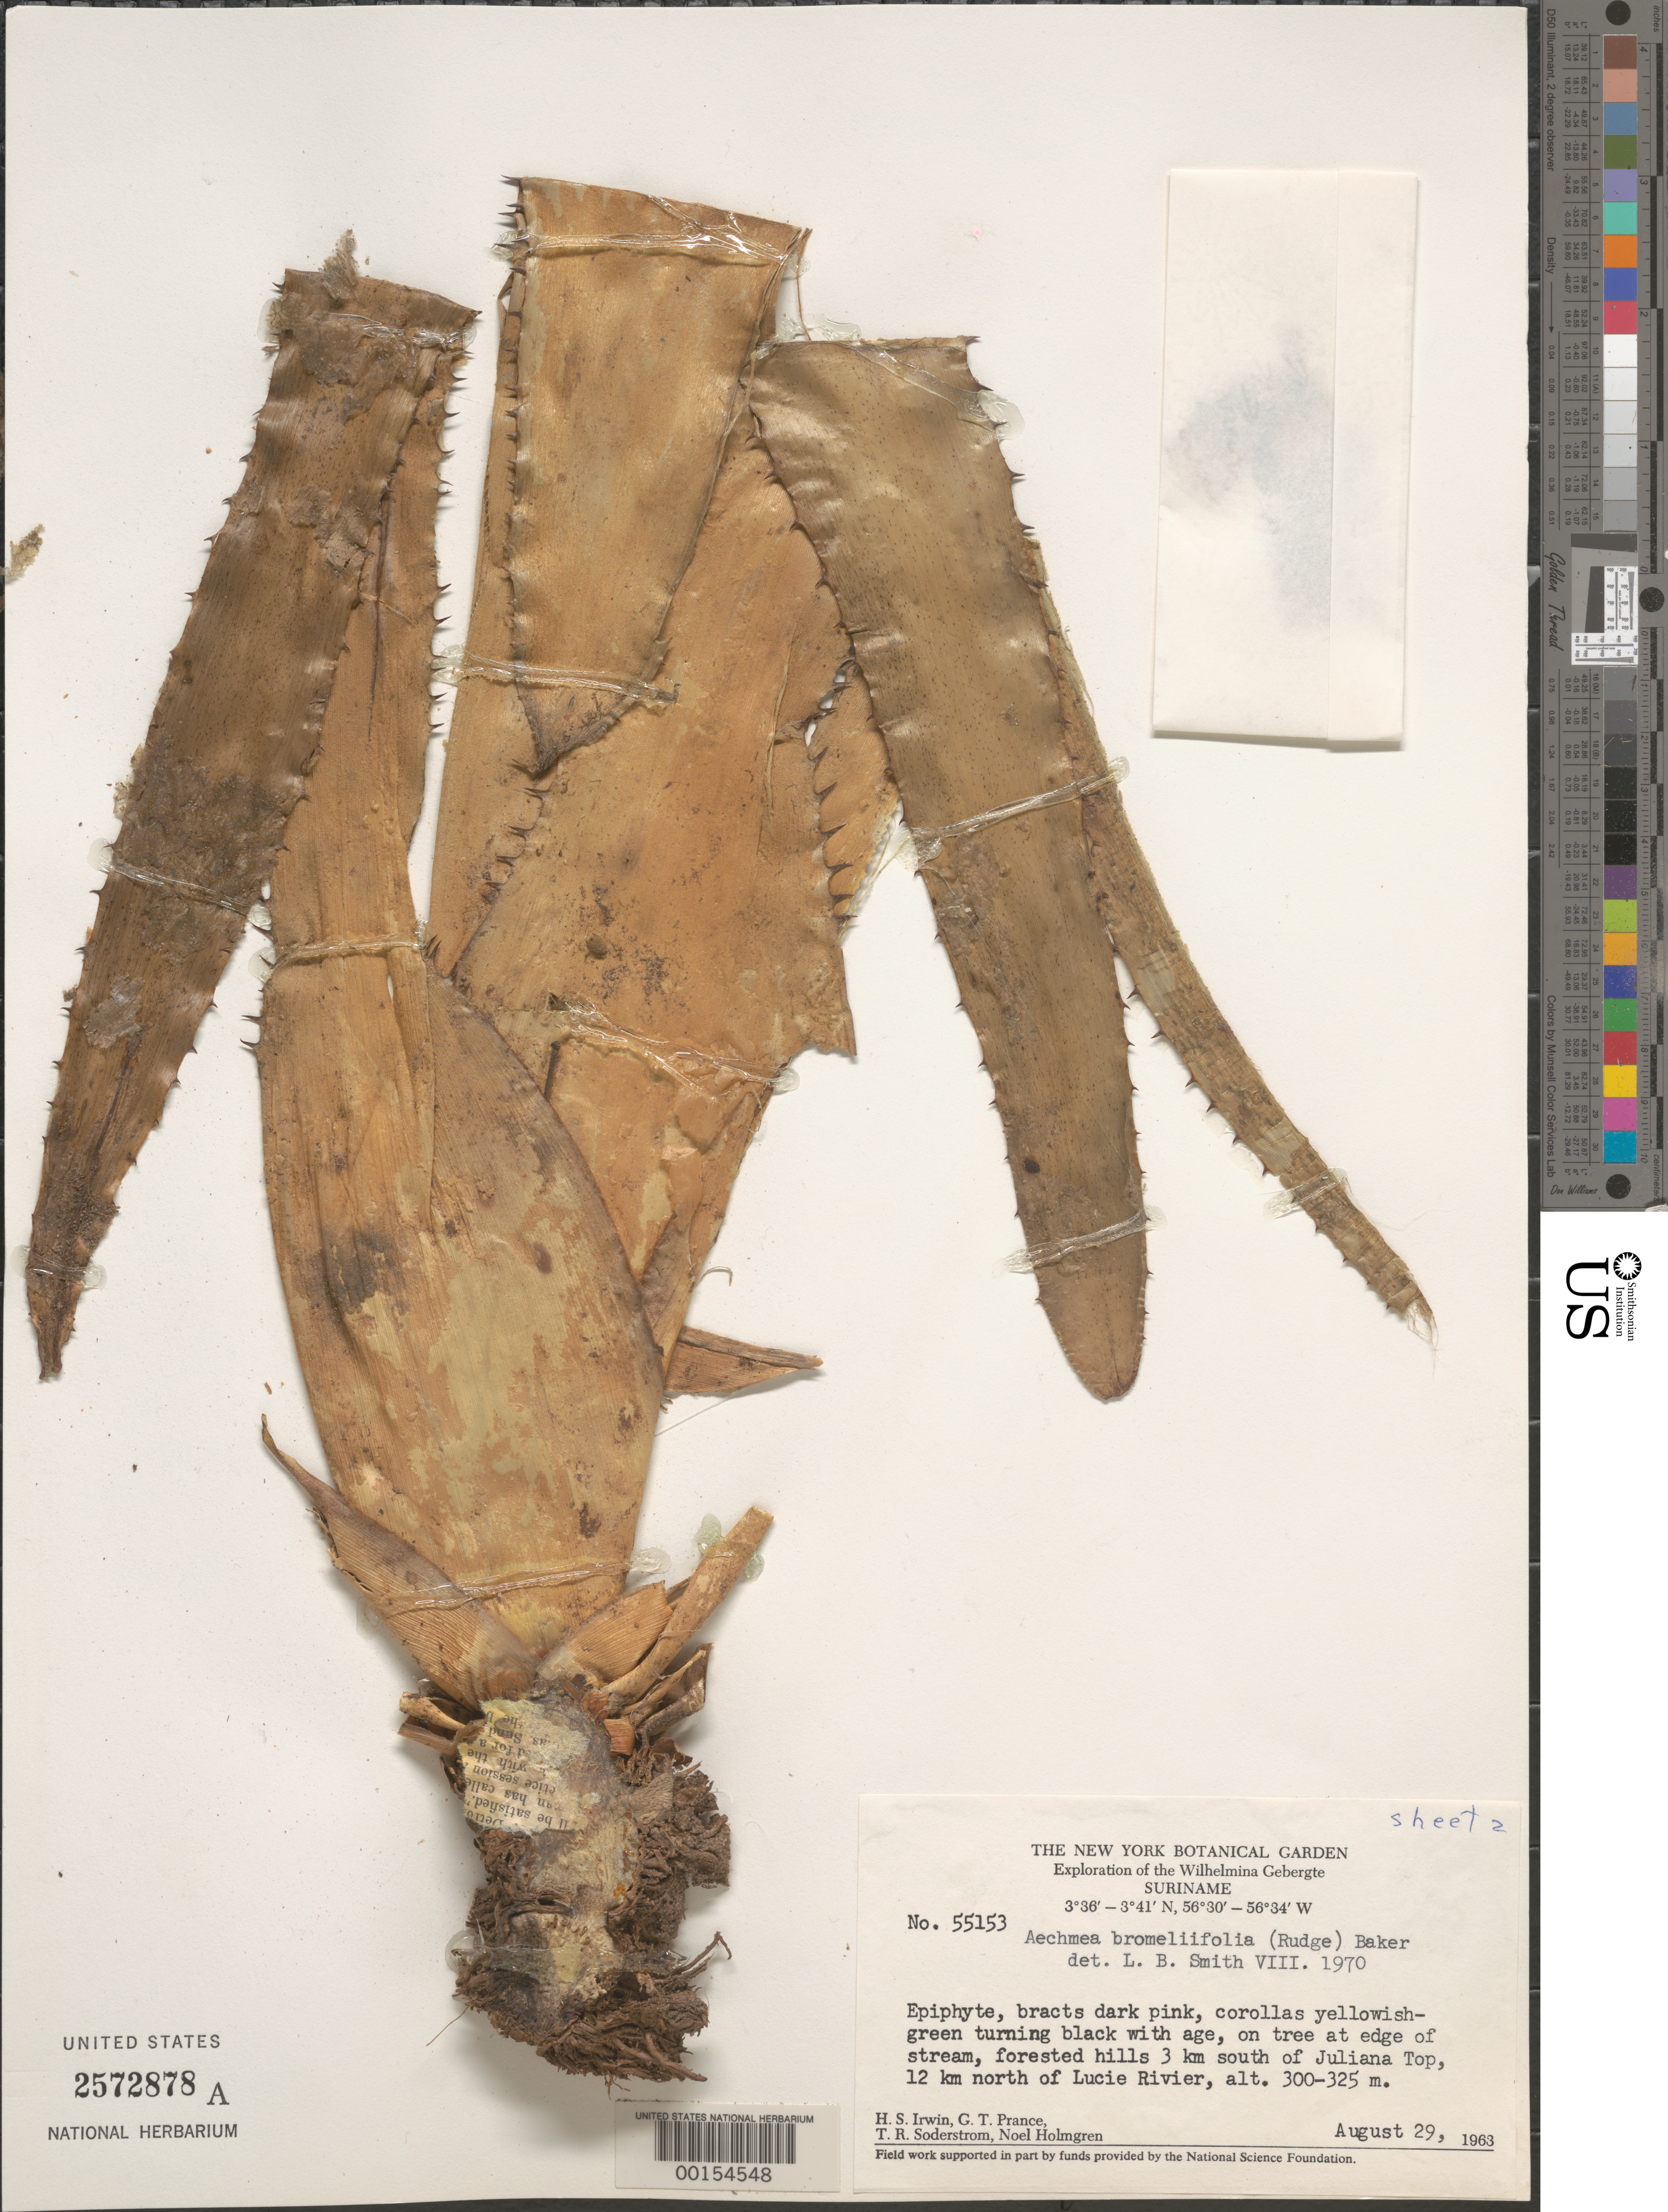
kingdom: Plantae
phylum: Tracheophyta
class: Liliopsida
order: Poales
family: Bromeliaceae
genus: Aechmea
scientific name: Aechmea bromeliifolia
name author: (Rudge) Baker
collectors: H. Irwin, G. T. Prance, T. R. Soderstrom & N. H. Holmgren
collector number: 55153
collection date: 1963-08-29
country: Suriname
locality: The Wilhelmina Gebergte. On tree at edge of stream, forested hills 3 km south of Juliana Top, 12 km north of Lucie Rivier.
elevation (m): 300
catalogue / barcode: US 2572878A